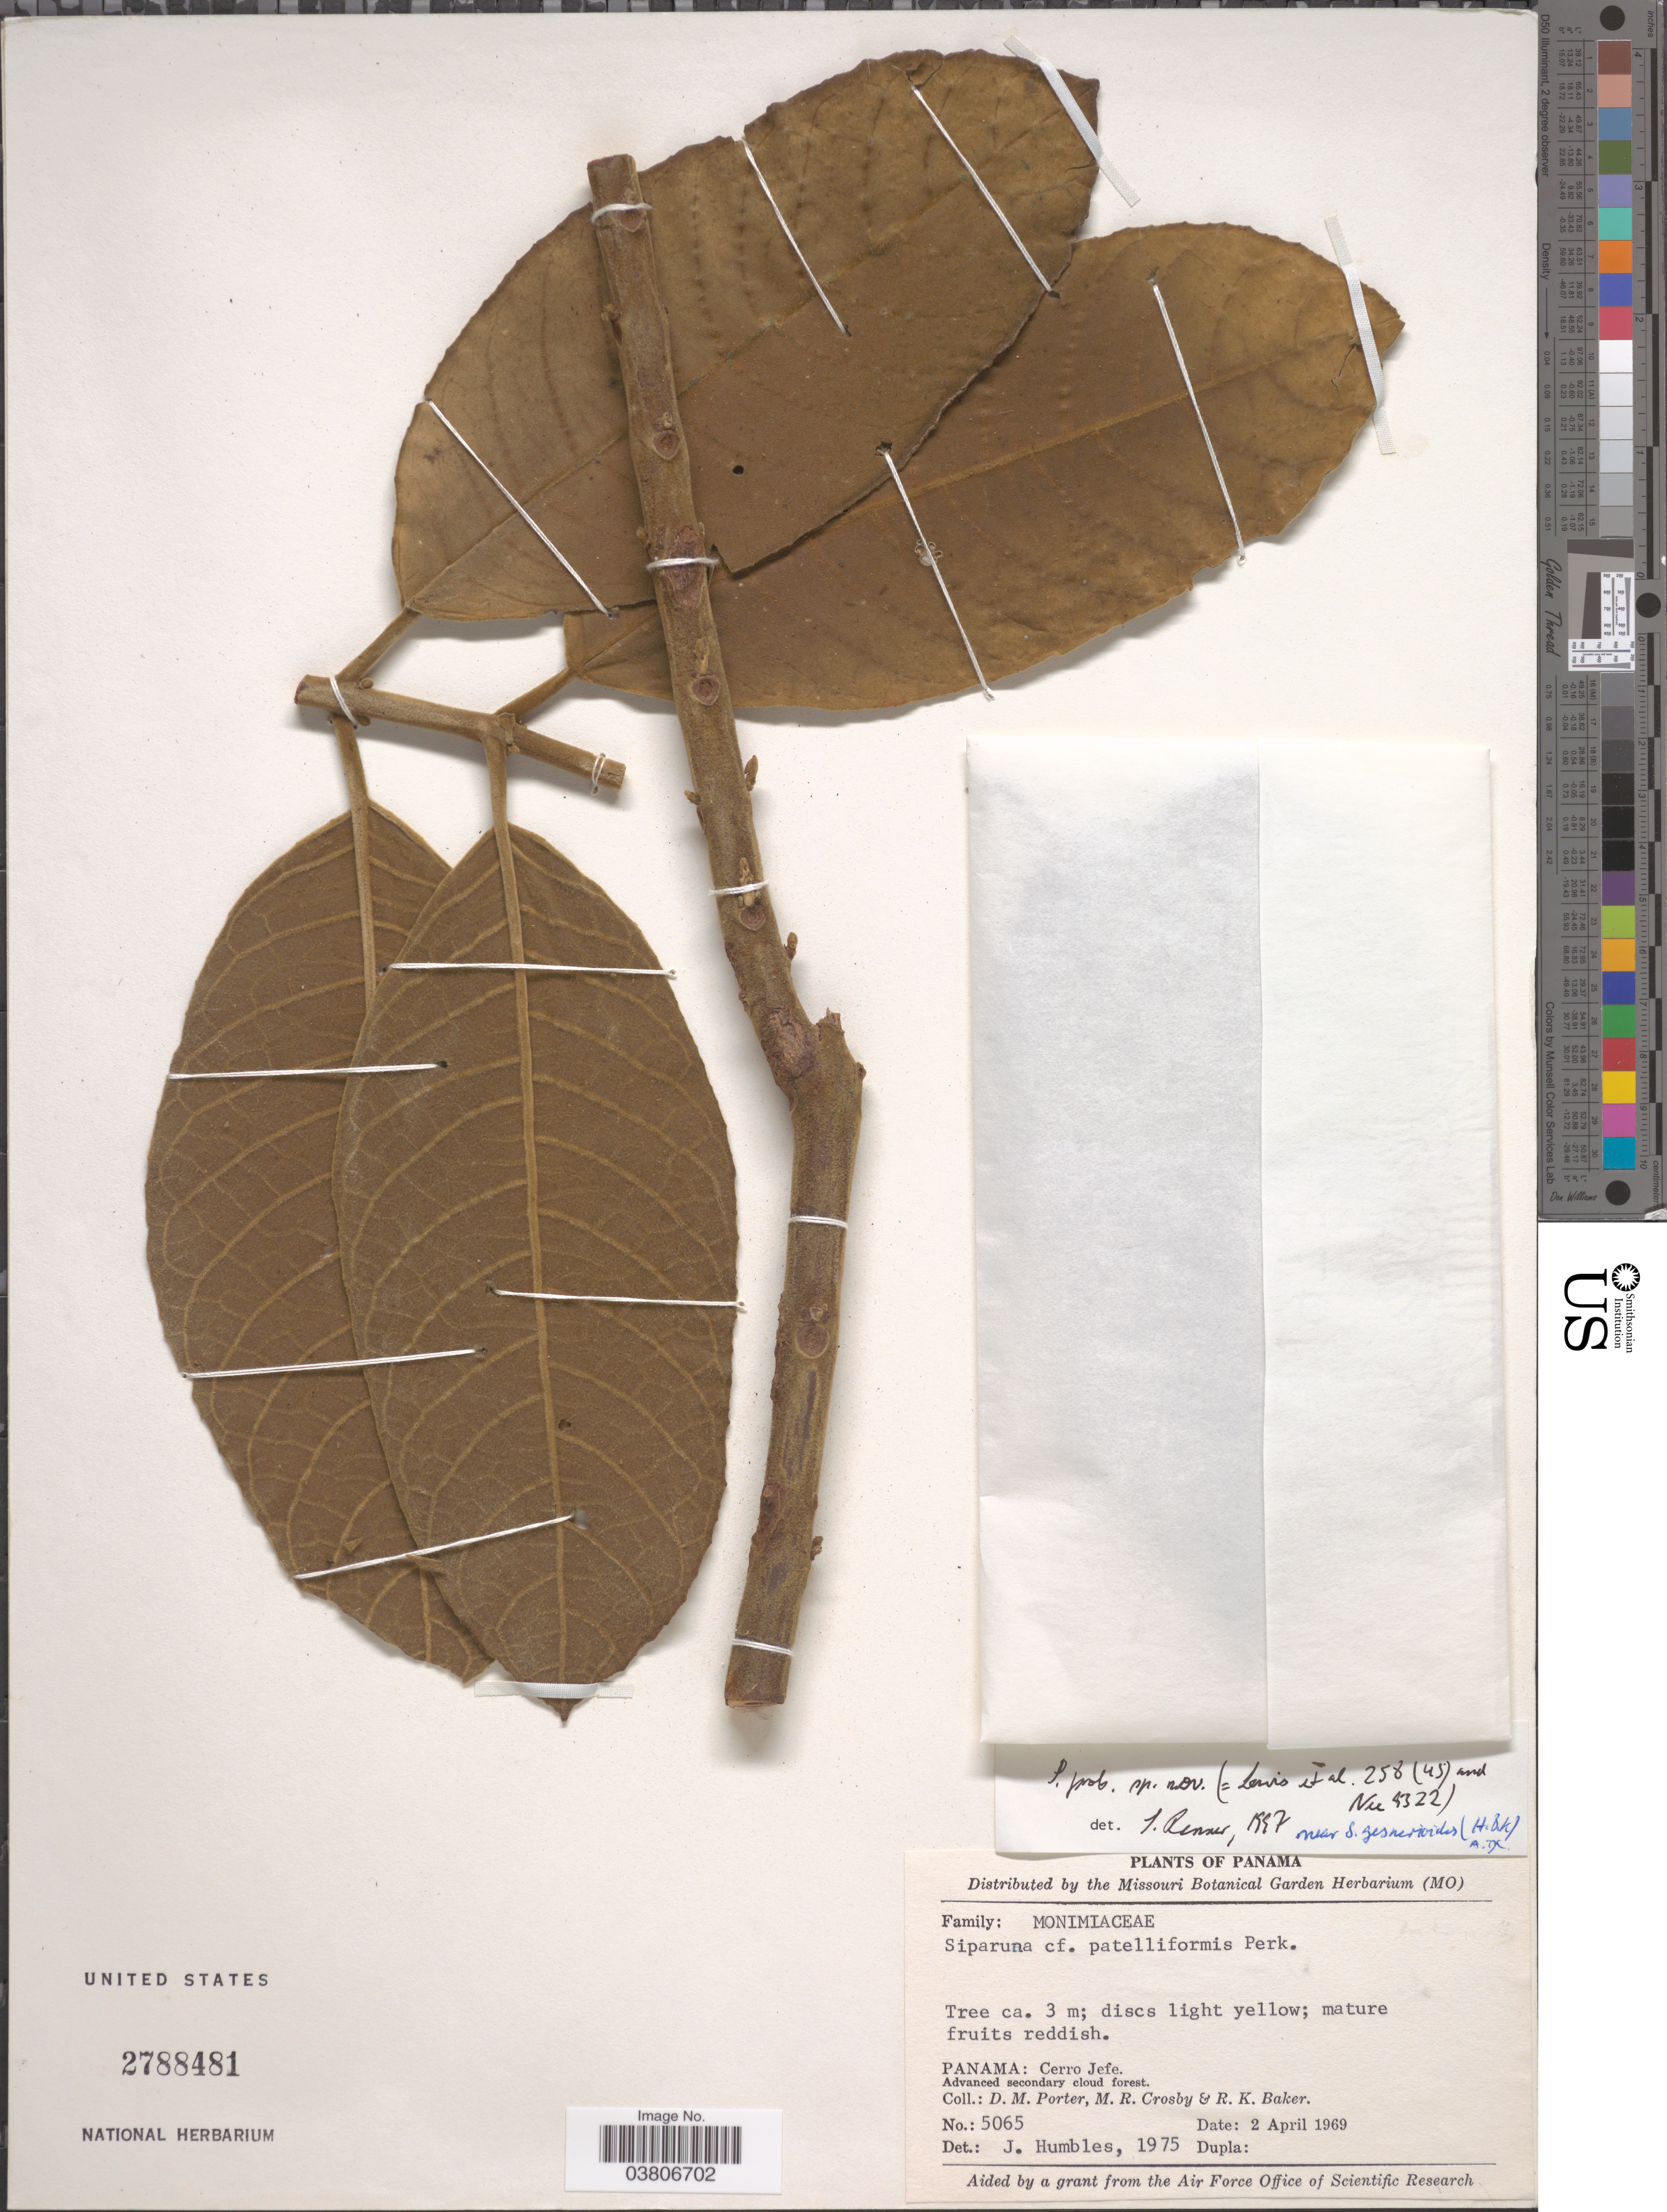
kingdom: Plantae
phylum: Tracheophyta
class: Magnoliopsida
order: Laurales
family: Siparunaceae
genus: Siparuna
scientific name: Siparuna sp.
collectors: D. Porter, M. R. Crosby & R. K. Baker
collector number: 5065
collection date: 1969-04-02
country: Panama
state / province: Panamá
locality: Cerro Jefe.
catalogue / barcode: US 2788481